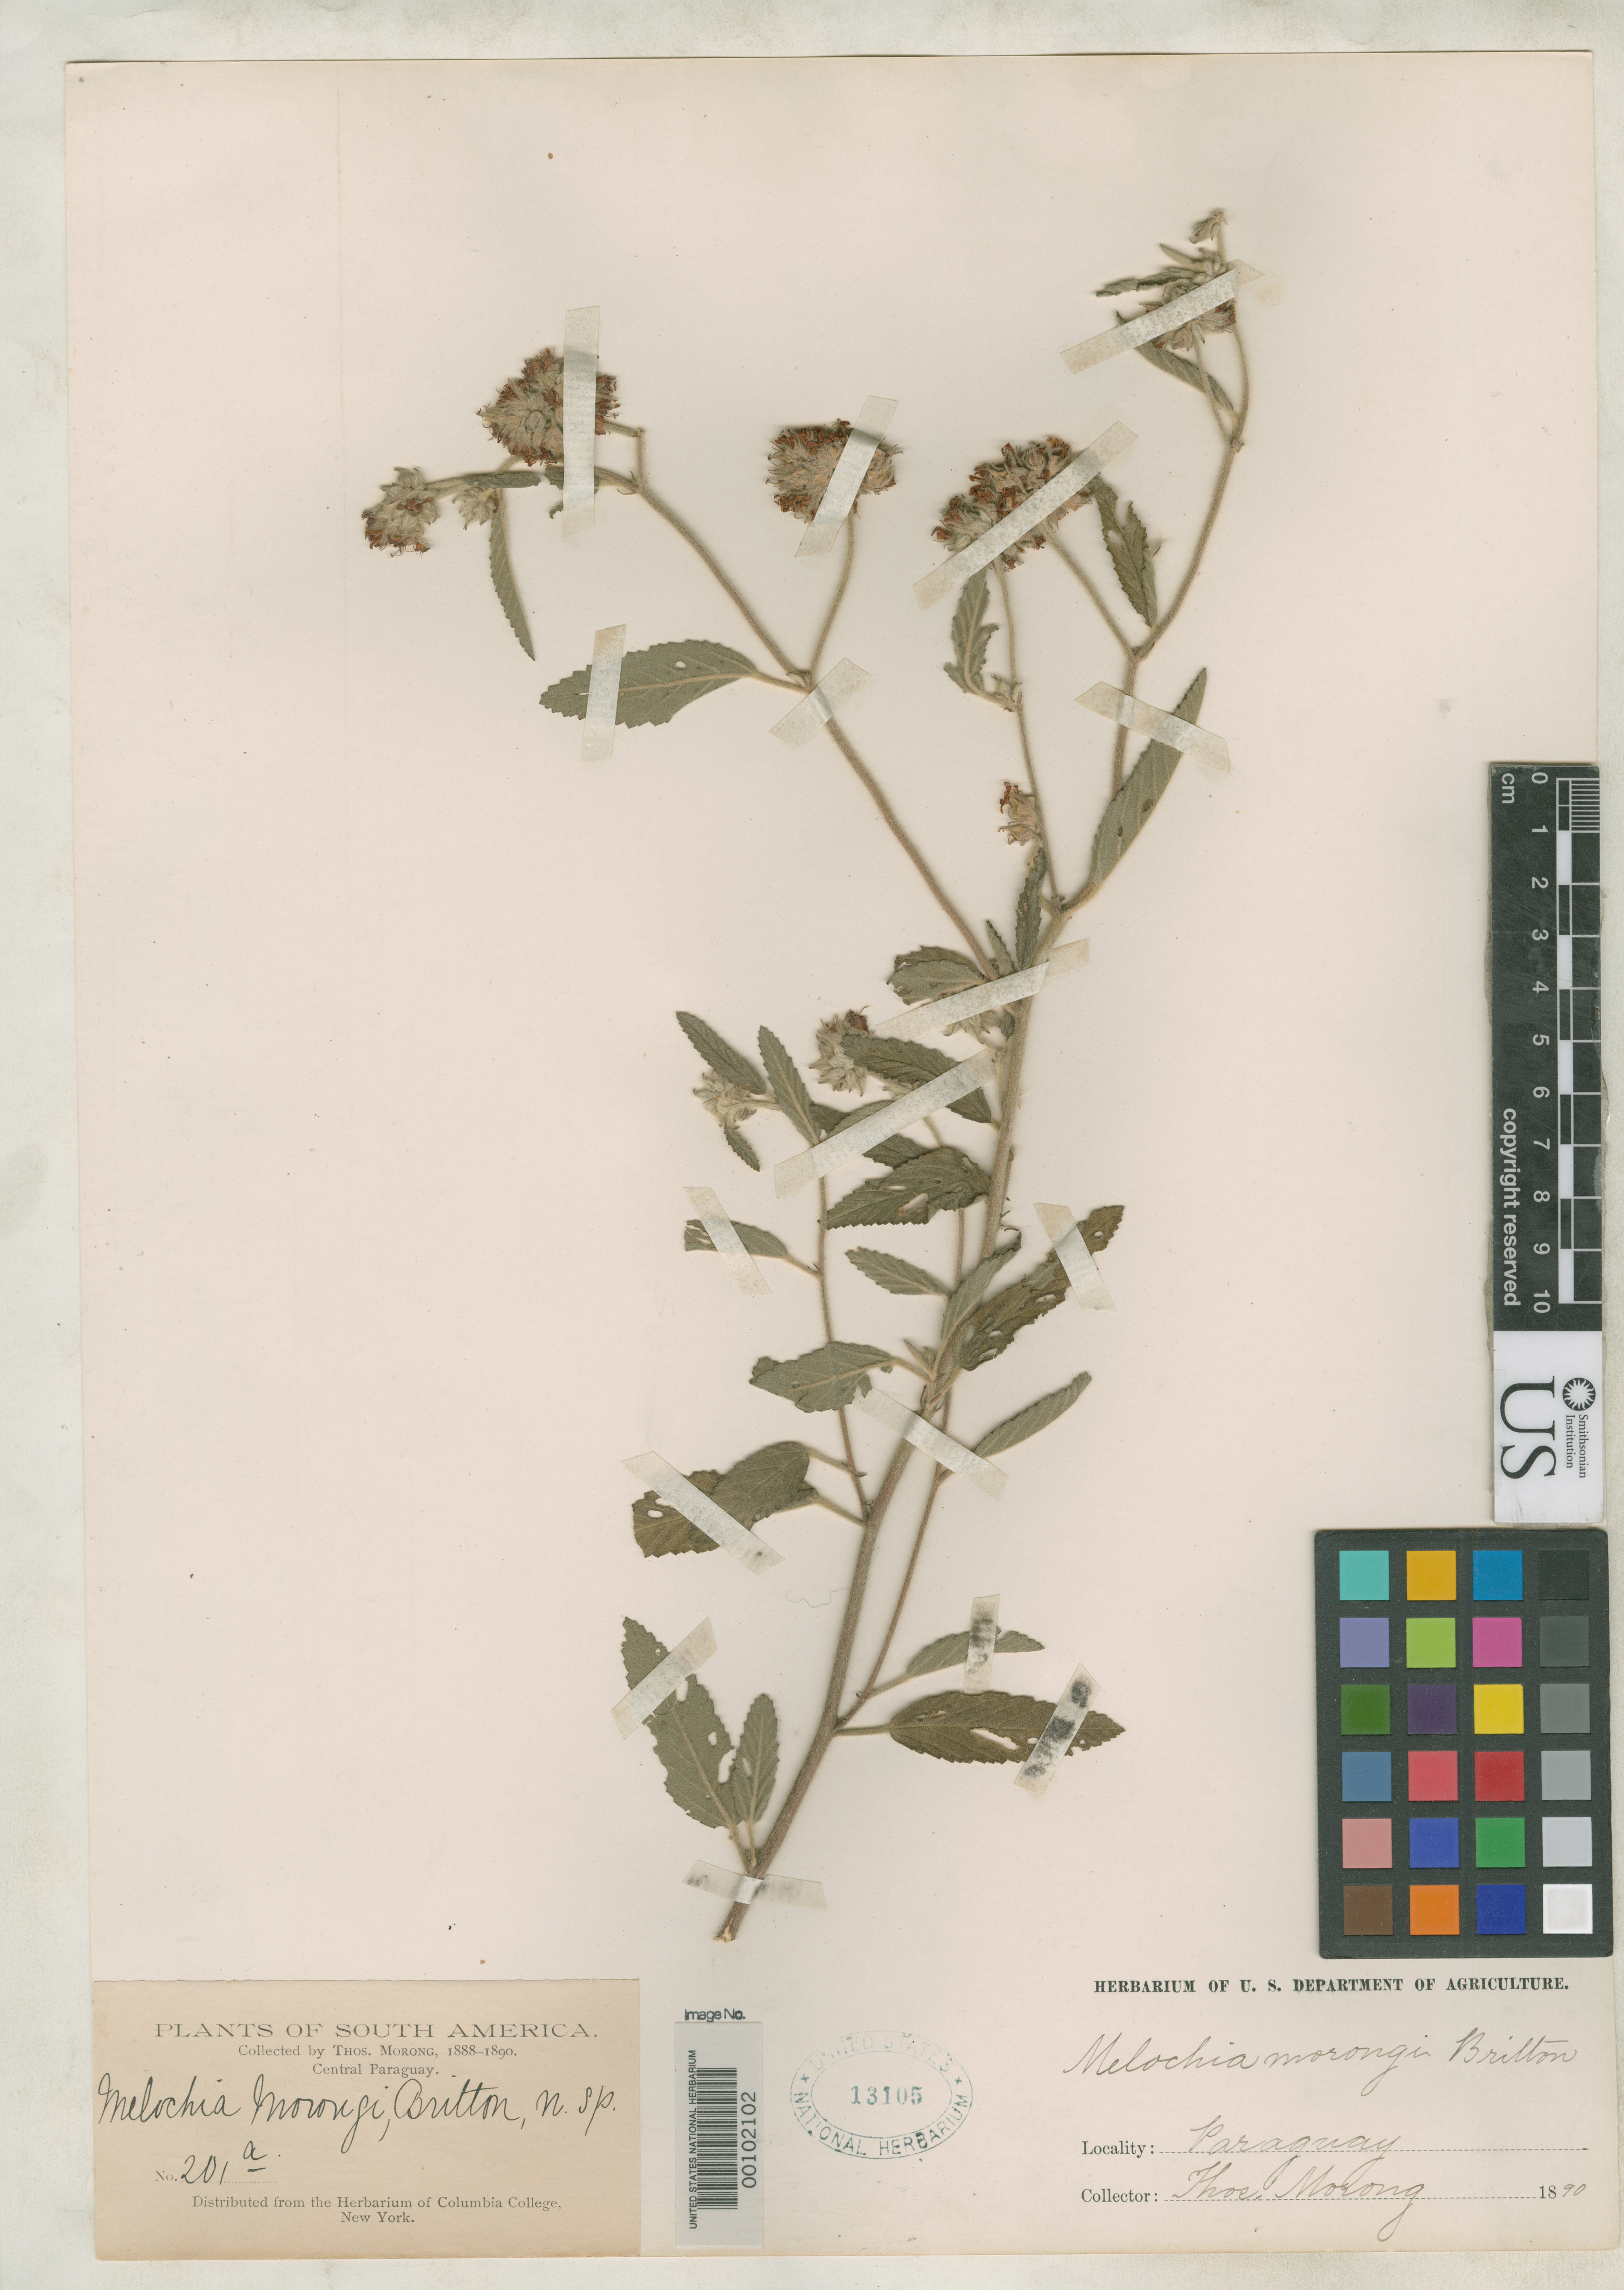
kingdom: Plantae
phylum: Tracheophyta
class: Magnoliopsida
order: Malvales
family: Malvaceae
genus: Melochia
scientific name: Melochia morongii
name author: Britton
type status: Isotype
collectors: T. Morong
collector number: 201 a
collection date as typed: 1890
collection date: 1890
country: Paraguay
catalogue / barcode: US 13105